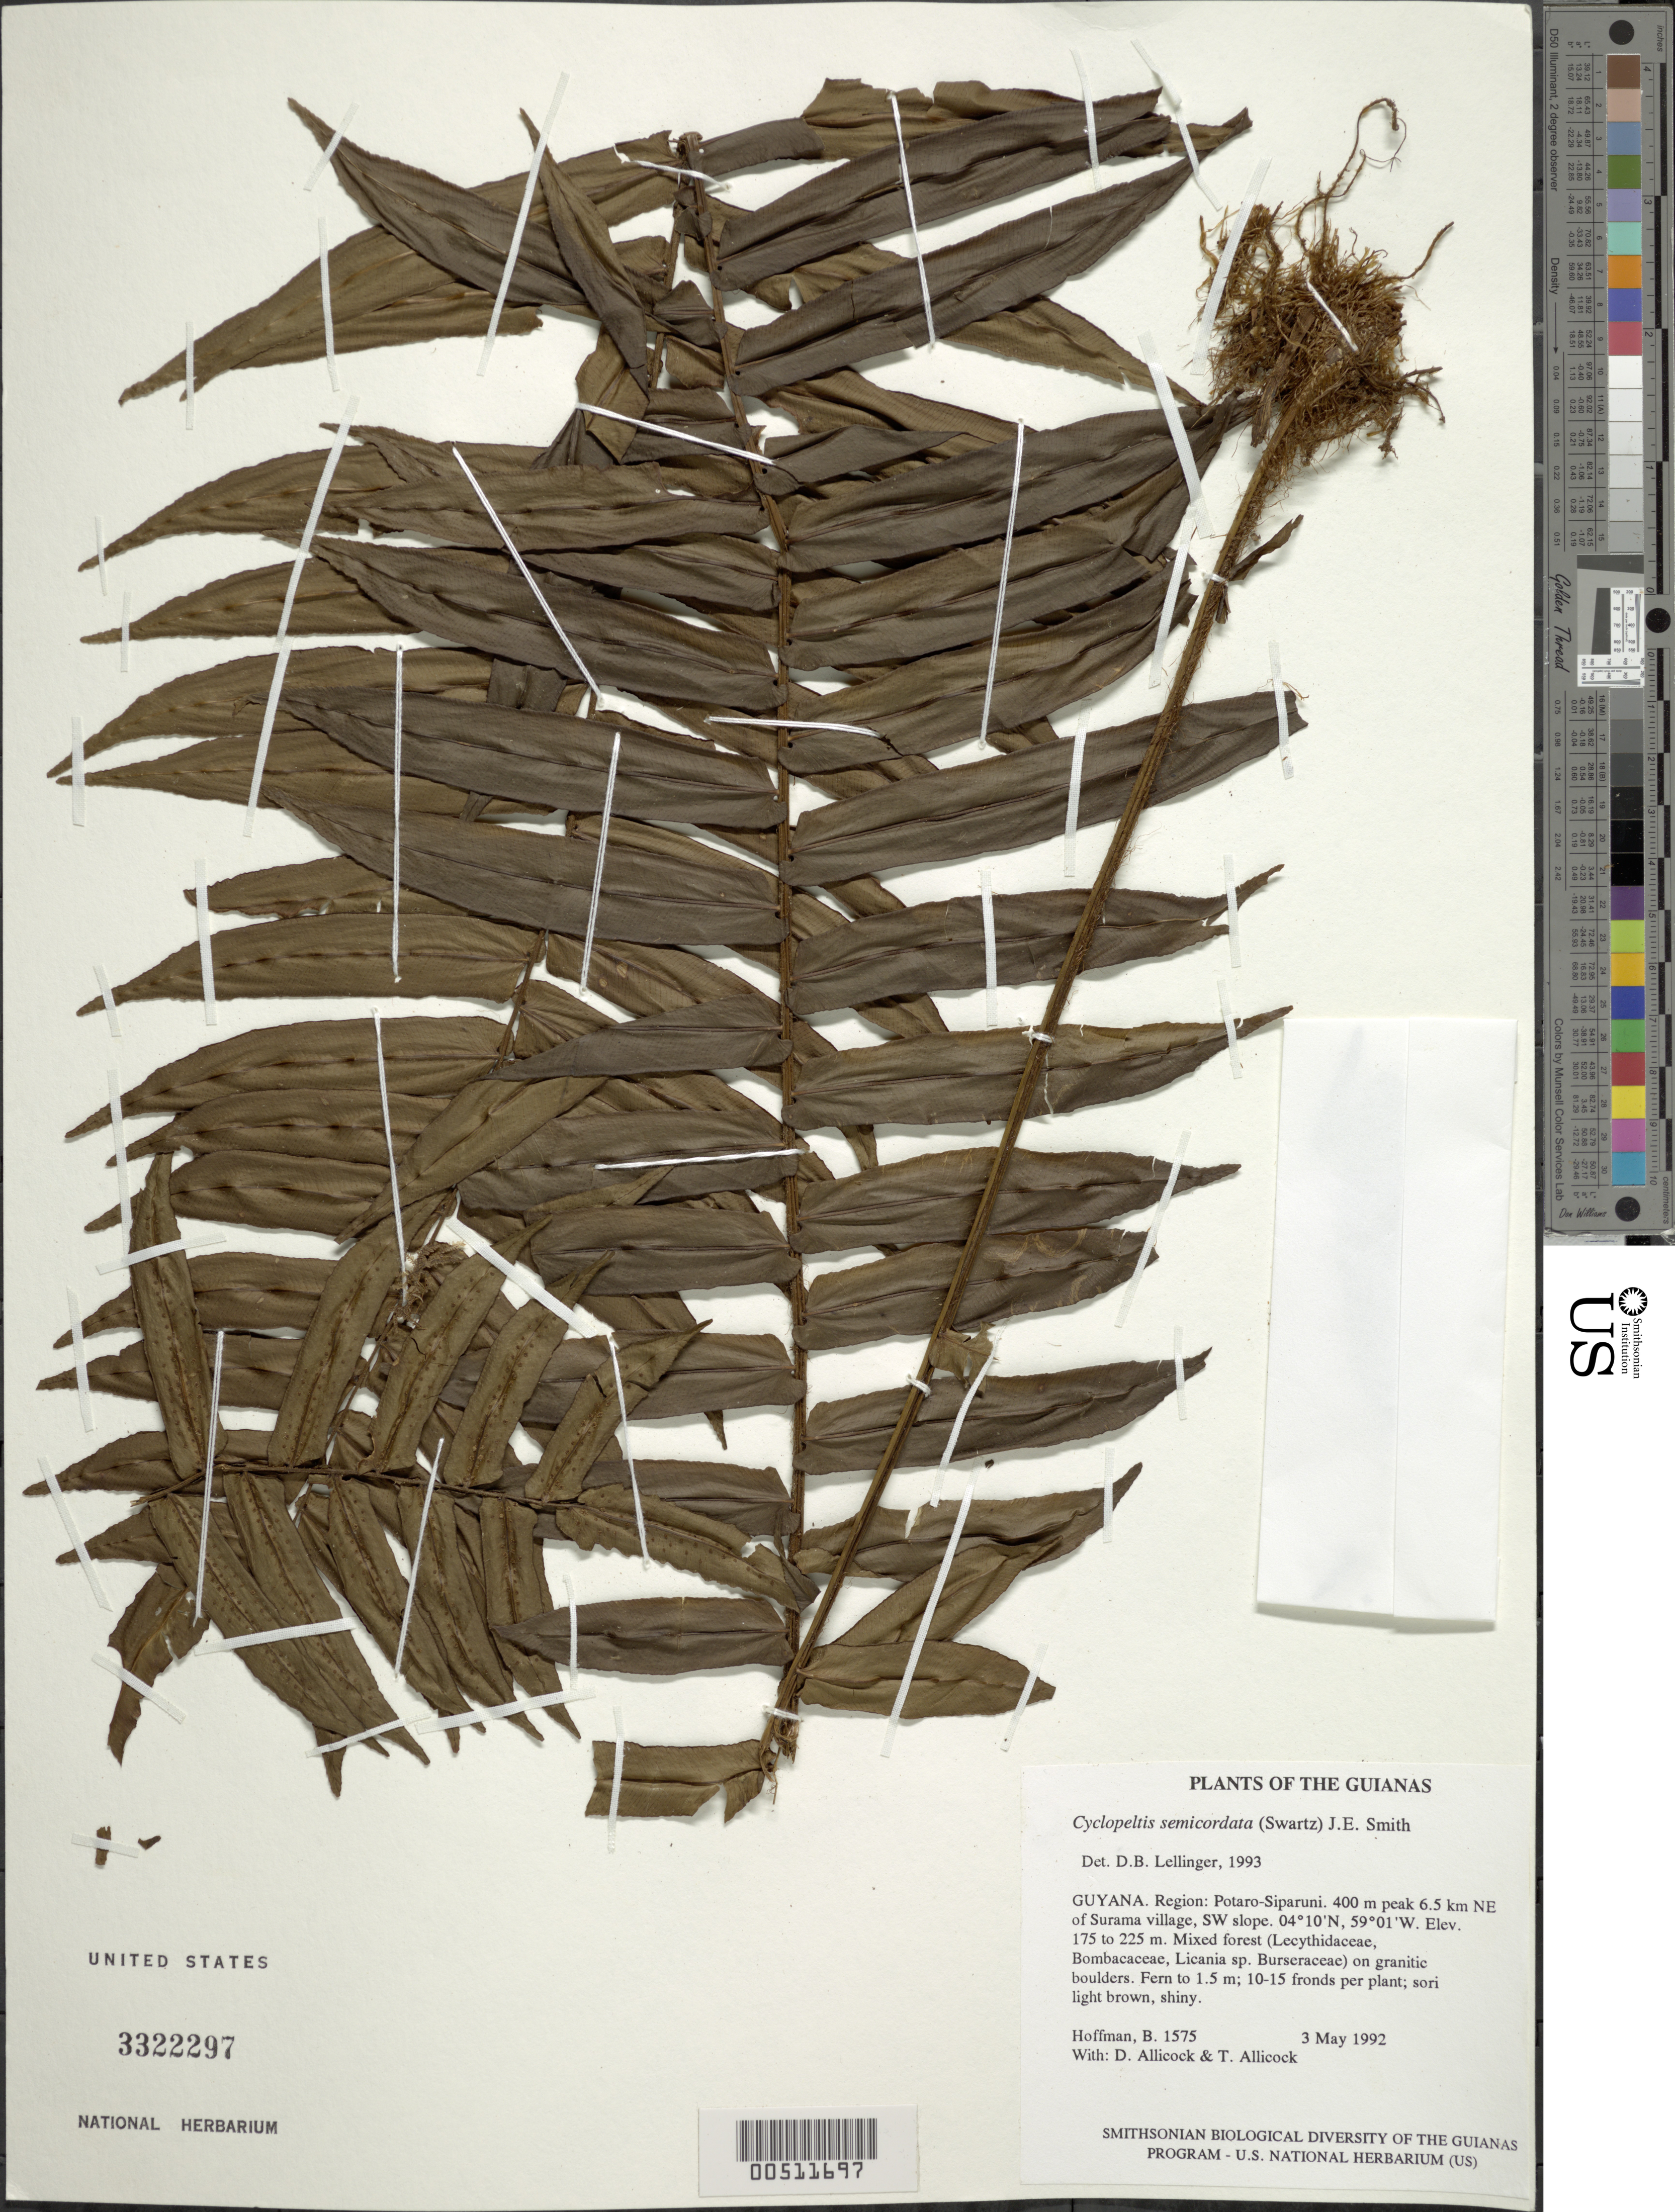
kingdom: Plantae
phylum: Tracheophyta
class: Polypodiopsida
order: Polypodiales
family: Lomariopsidaceae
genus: Cyclopeltis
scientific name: Cyclopeltis semicordata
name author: (Sw.) J. Sm.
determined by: Lellinger, David B., (BOT), Smithsonian Institution - National Museum of Natural History (UNITED STATES)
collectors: B. Hoffman, D. Allicock & T. Allicock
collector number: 1575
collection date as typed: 3 May 1992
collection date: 1992-05-03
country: Guyana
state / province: Potaro-Siparuni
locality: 400 m peak 6.5 km NE of Surama village, SW slope. Iwokrama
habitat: Mixed forest (Lecythidaceae, Bombacaceae, Licania sp. Burseraceae) on granitic boulders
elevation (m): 175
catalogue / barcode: US 3322297